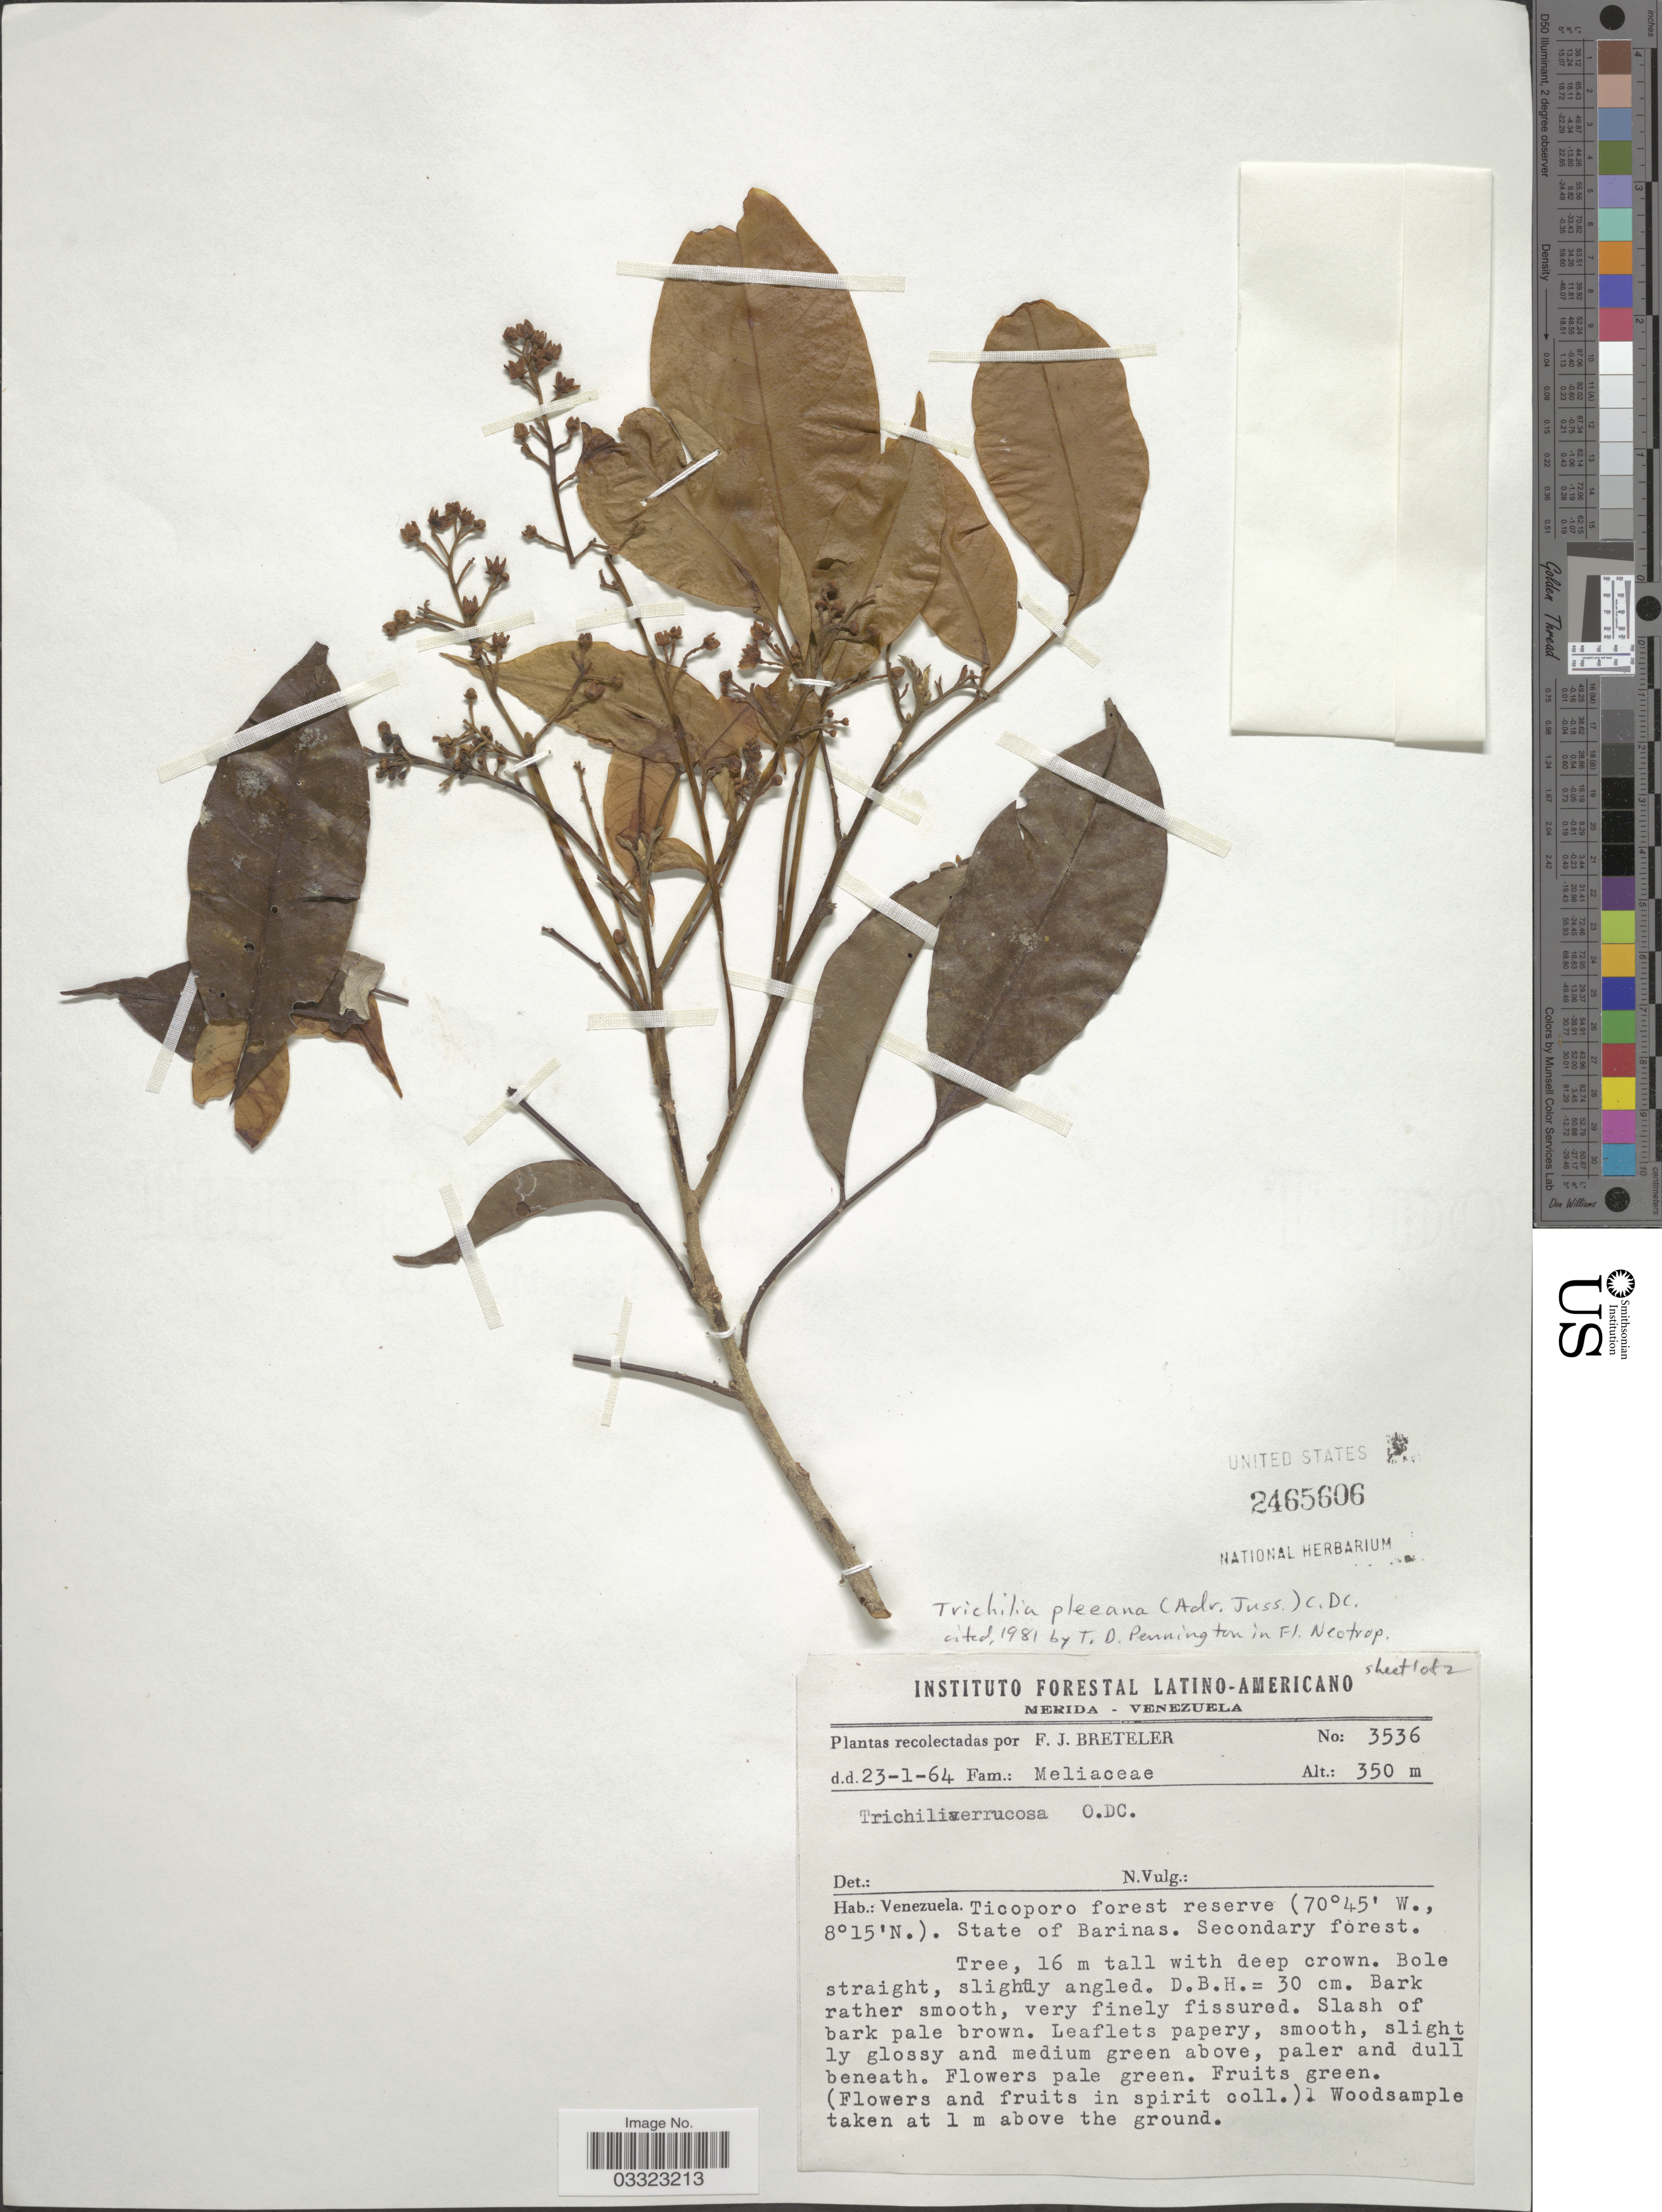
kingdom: Plantae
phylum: Tracheophyta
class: Magnoliopsida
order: Sapindales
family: Meliaceae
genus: Trichilia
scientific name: Trichilia pleeana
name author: (A. Juss.) C. DC.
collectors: F. J. Breteler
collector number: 3536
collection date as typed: Transcribed d/m/y: 23/1/64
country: Venezuela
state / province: Barinas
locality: Ticoporo forest reserve. State of Barinas.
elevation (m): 350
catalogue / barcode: US 2465606